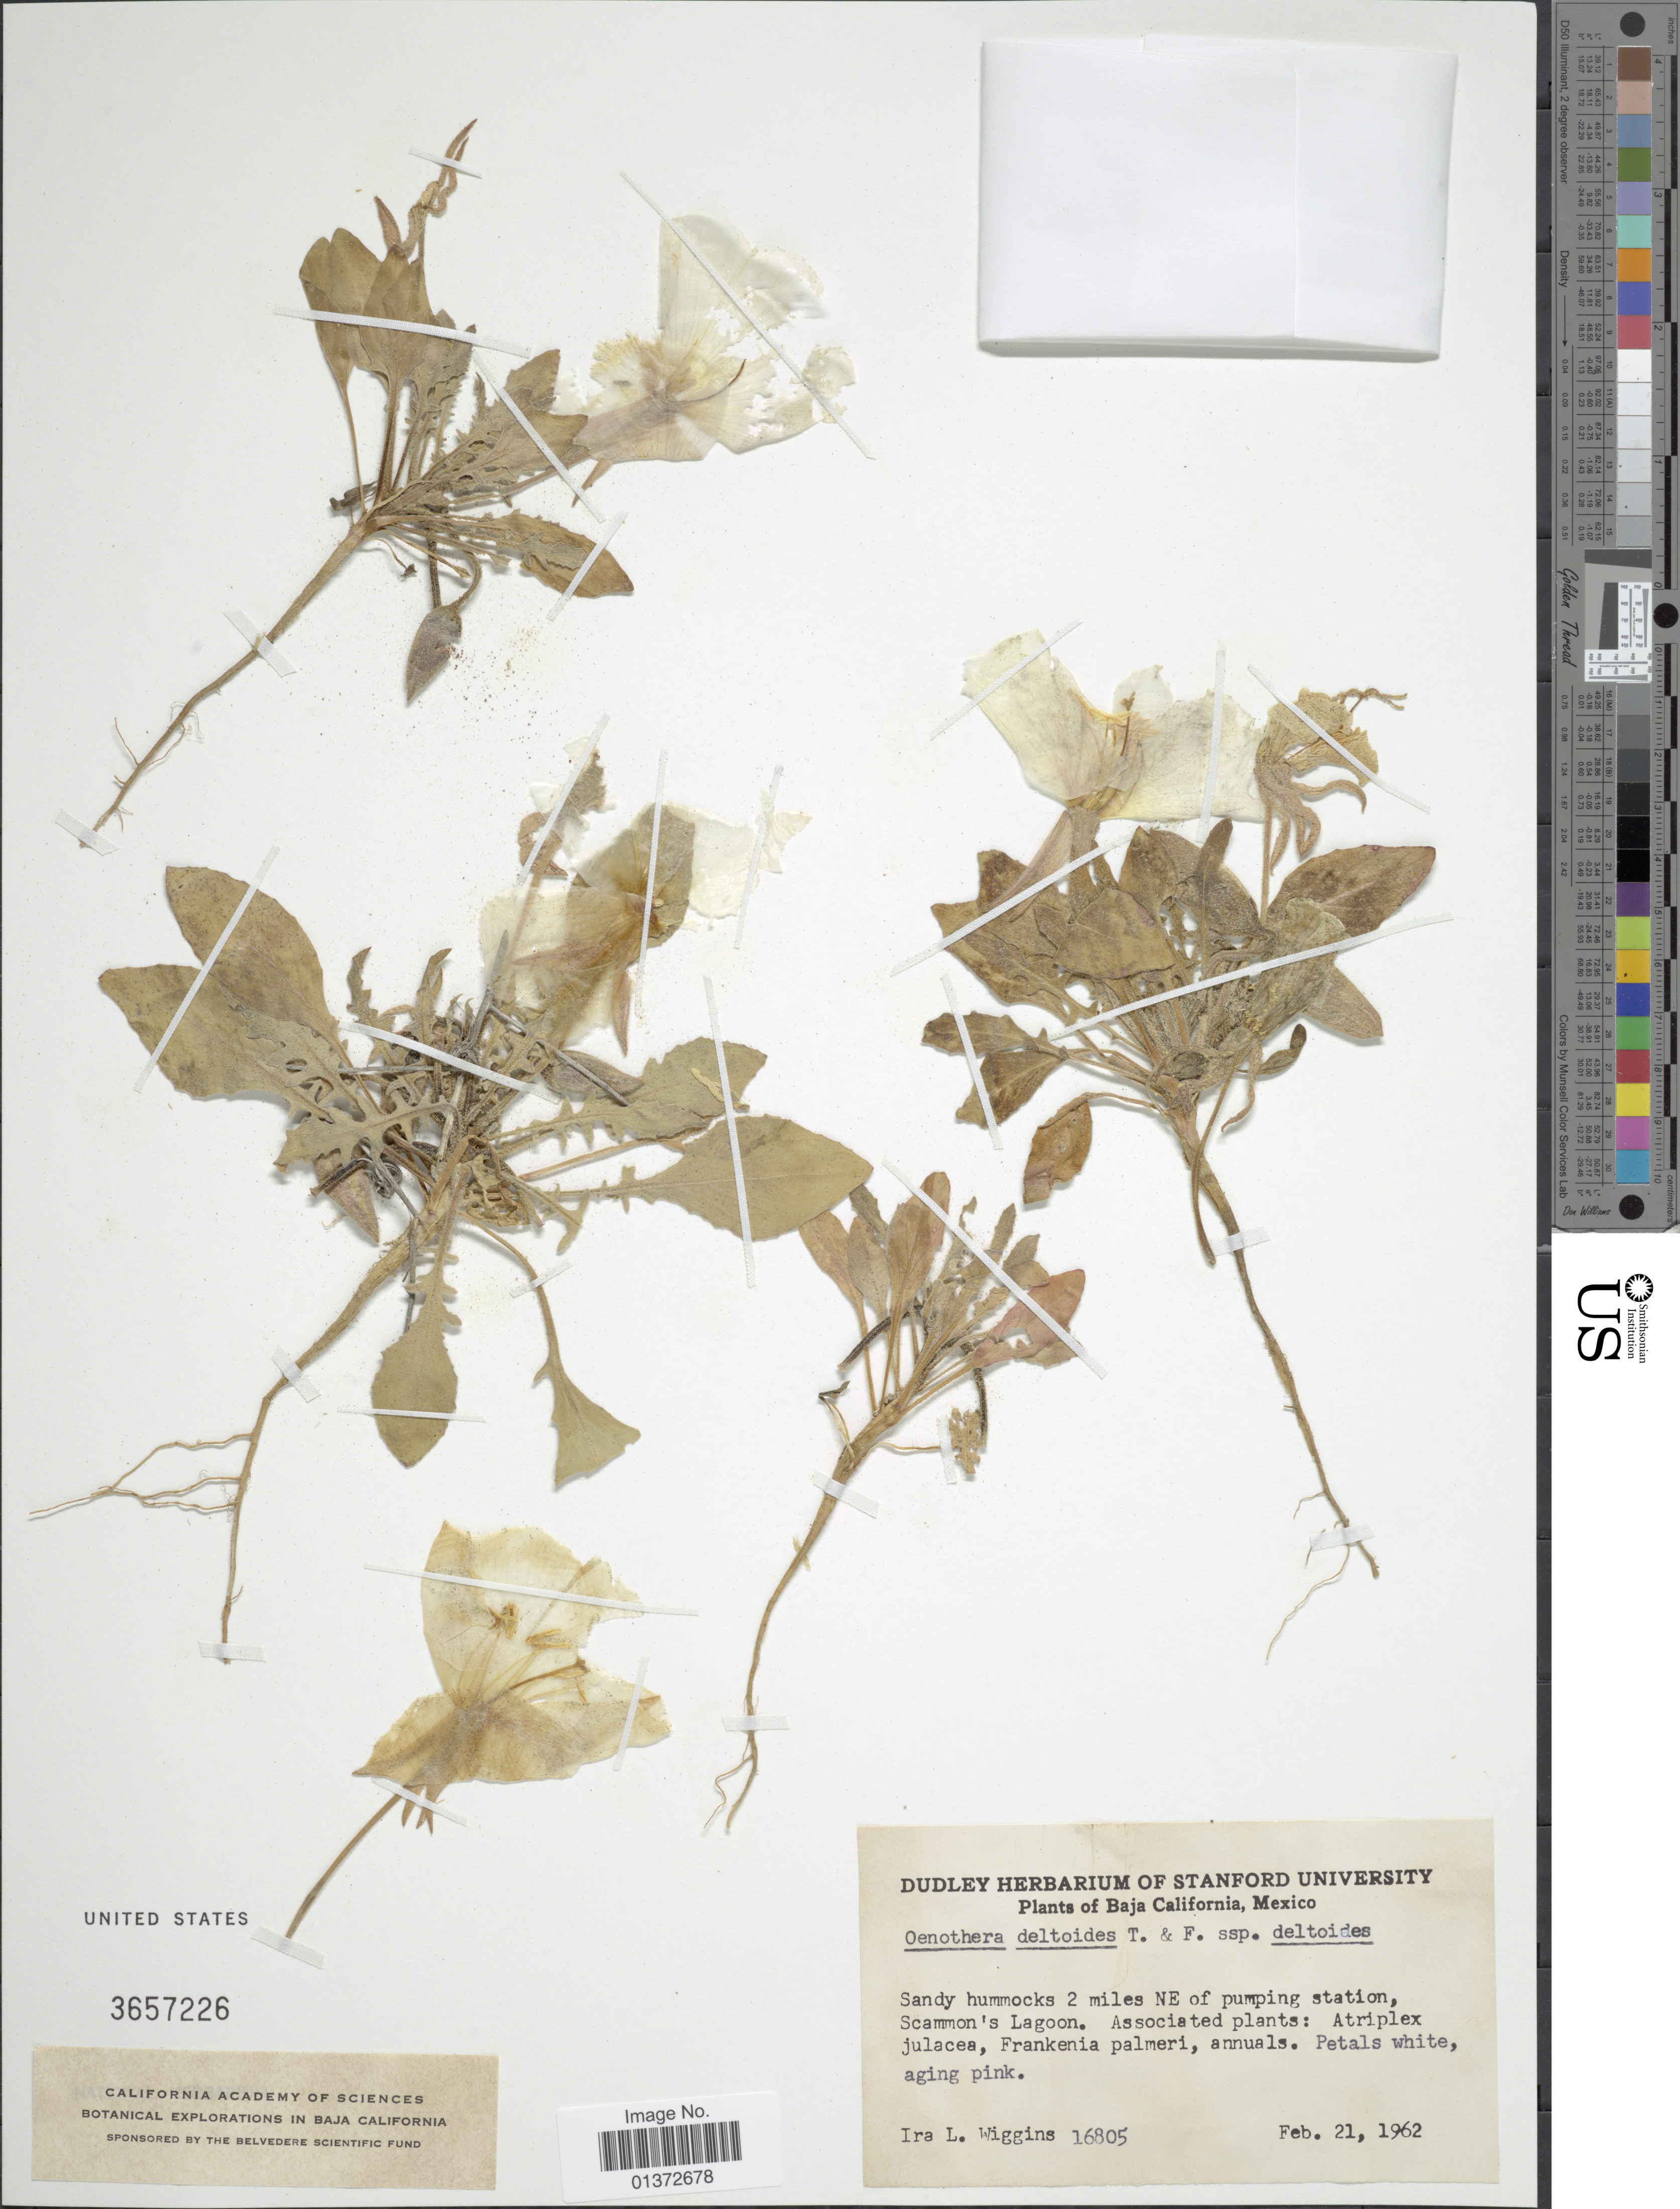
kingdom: Plantae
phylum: Tracheophyta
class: Magnoliopsida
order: Myrtales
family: Onagraceae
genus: Oenothera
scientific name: Oenothera deltoides subsp. deltoides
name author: Torr. & Frém.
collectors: I. L. Wiggins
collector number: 16805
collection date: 1962-02-21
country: Mexico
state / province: Baja California Sur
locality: Sandy hummocks 2 miles NE of pumping station, Scammon's Lagoon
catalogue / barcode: US 3657226